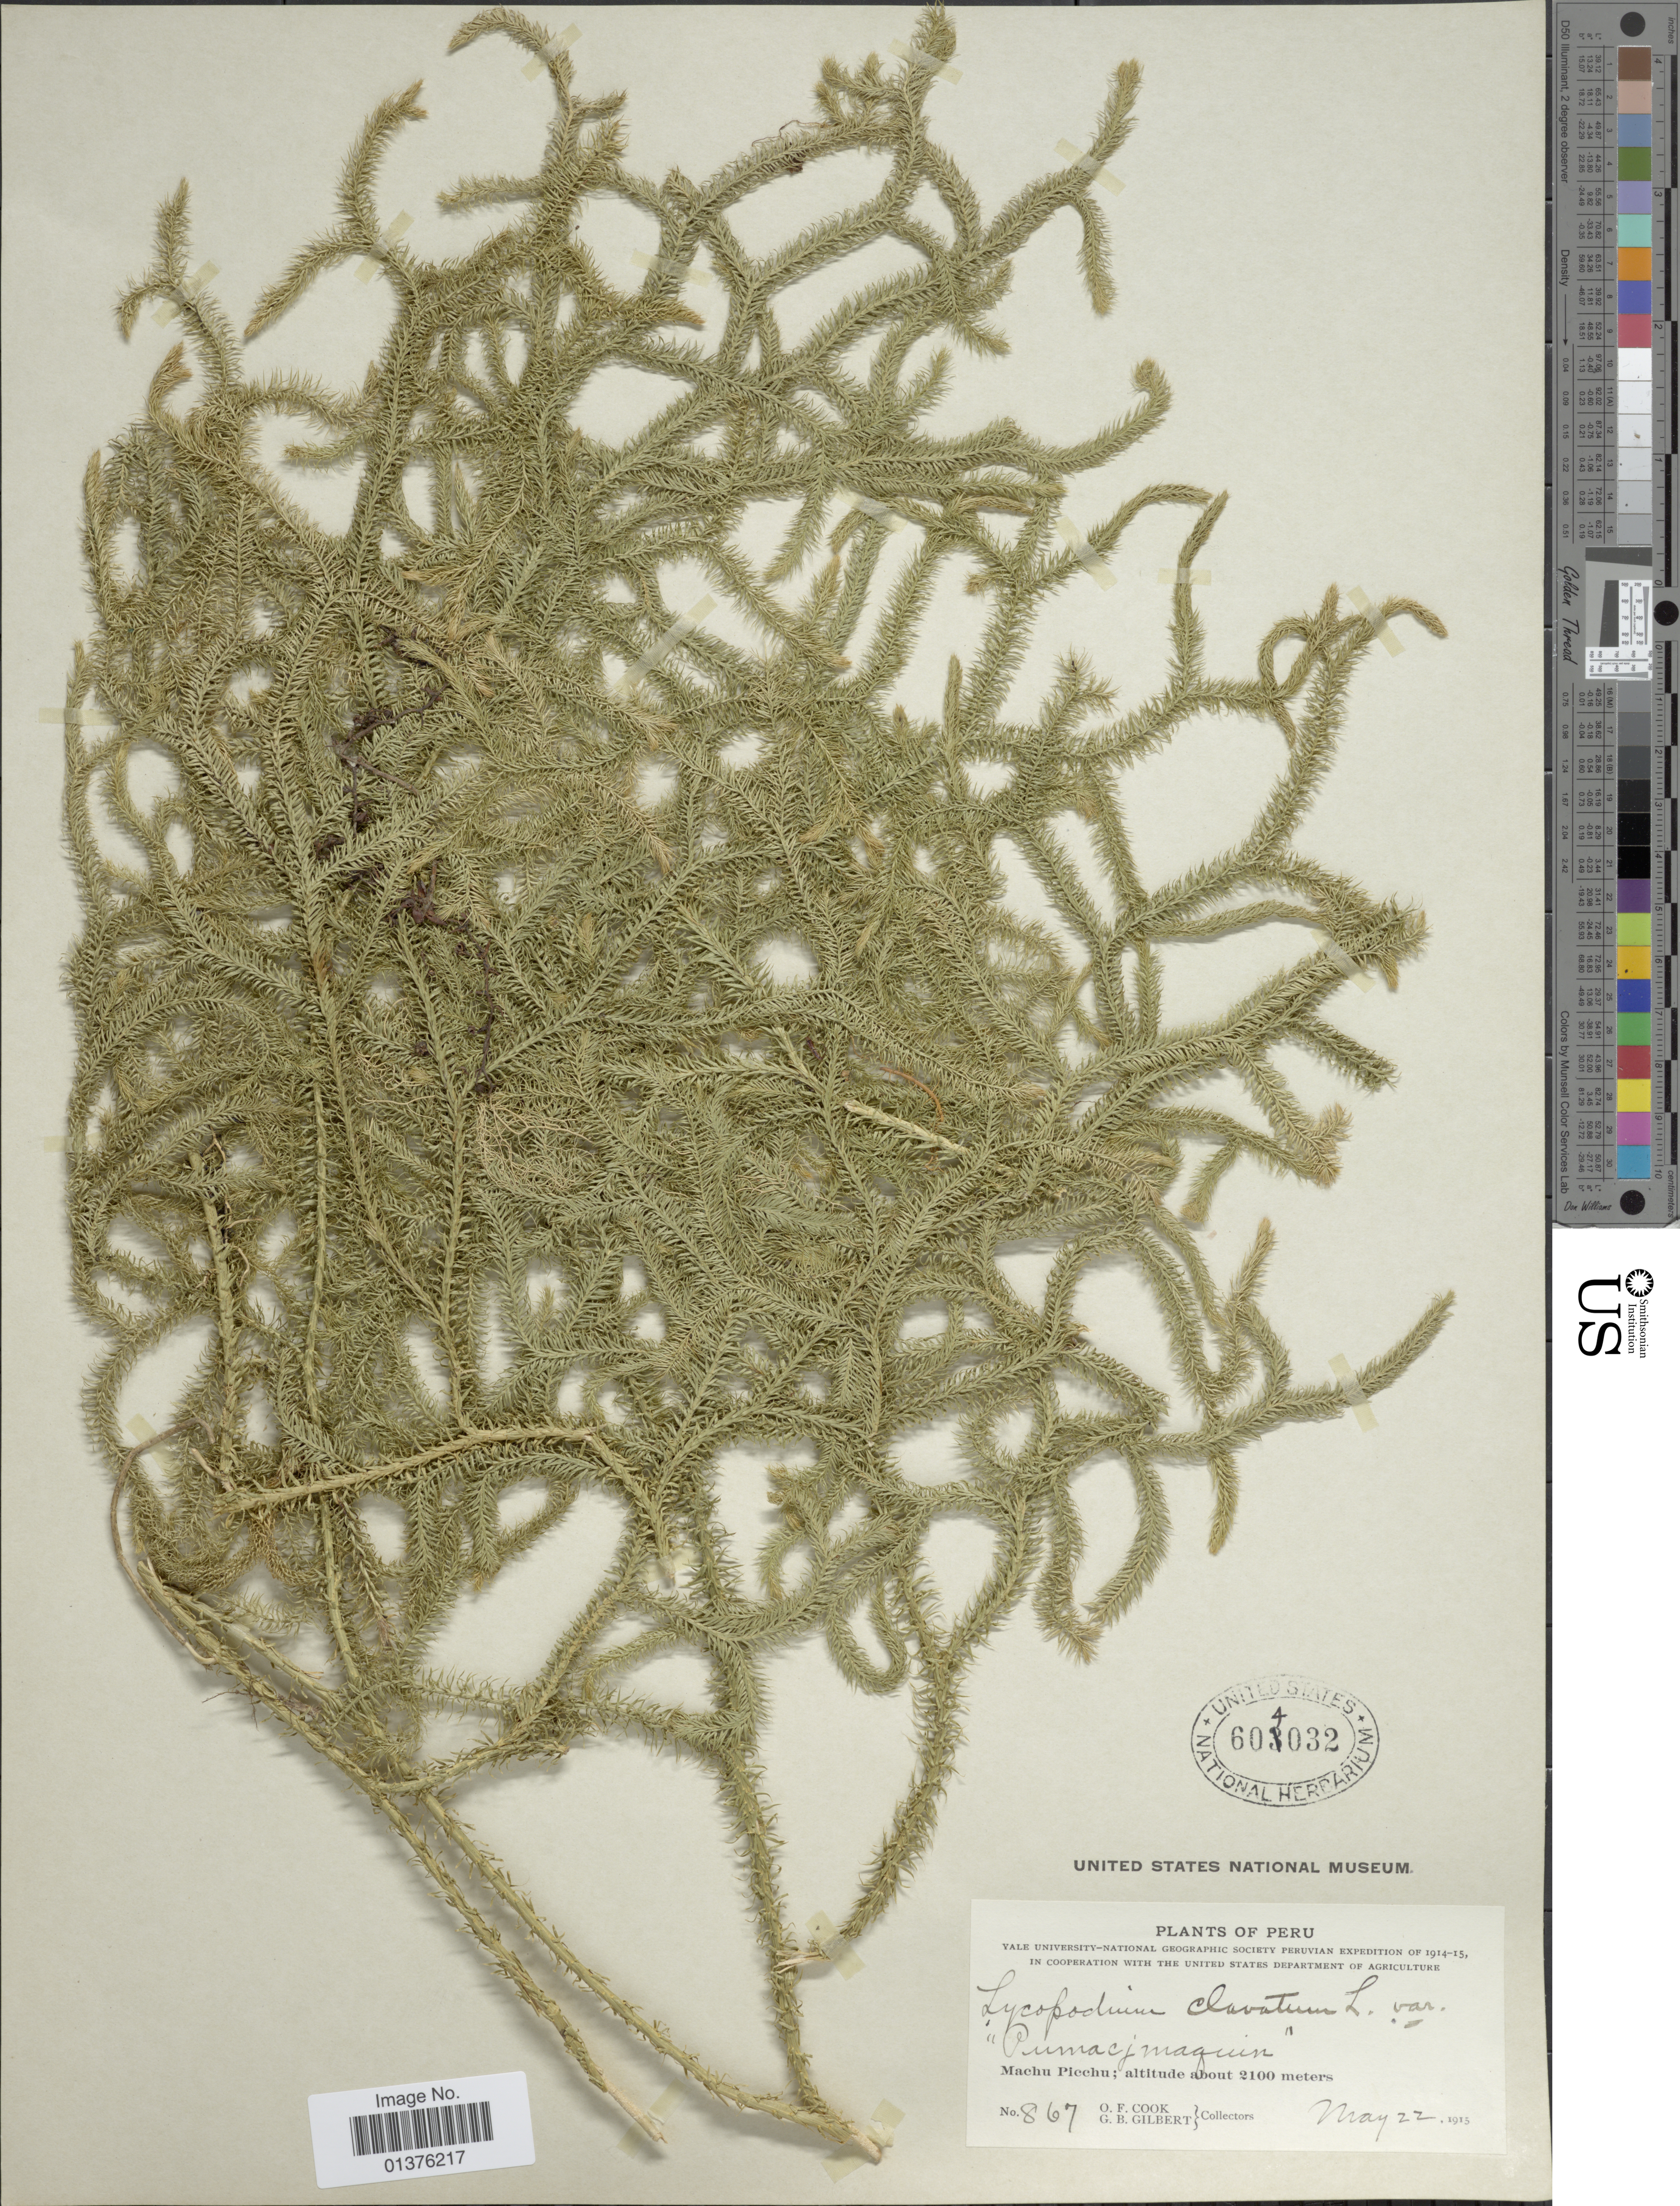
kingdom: Plantae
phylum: Tracheophyta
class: Lycopodiopsida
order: Lycopodiales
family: Lycopodiaceae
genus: Lycopodium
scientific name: Lycopodium clavatum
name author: L.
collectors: O. F. Cook & G. B. Gilbert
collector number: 867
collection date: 1915-05-22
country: Peru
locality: Machu Picchu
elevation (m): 2100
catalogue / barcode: US 604032